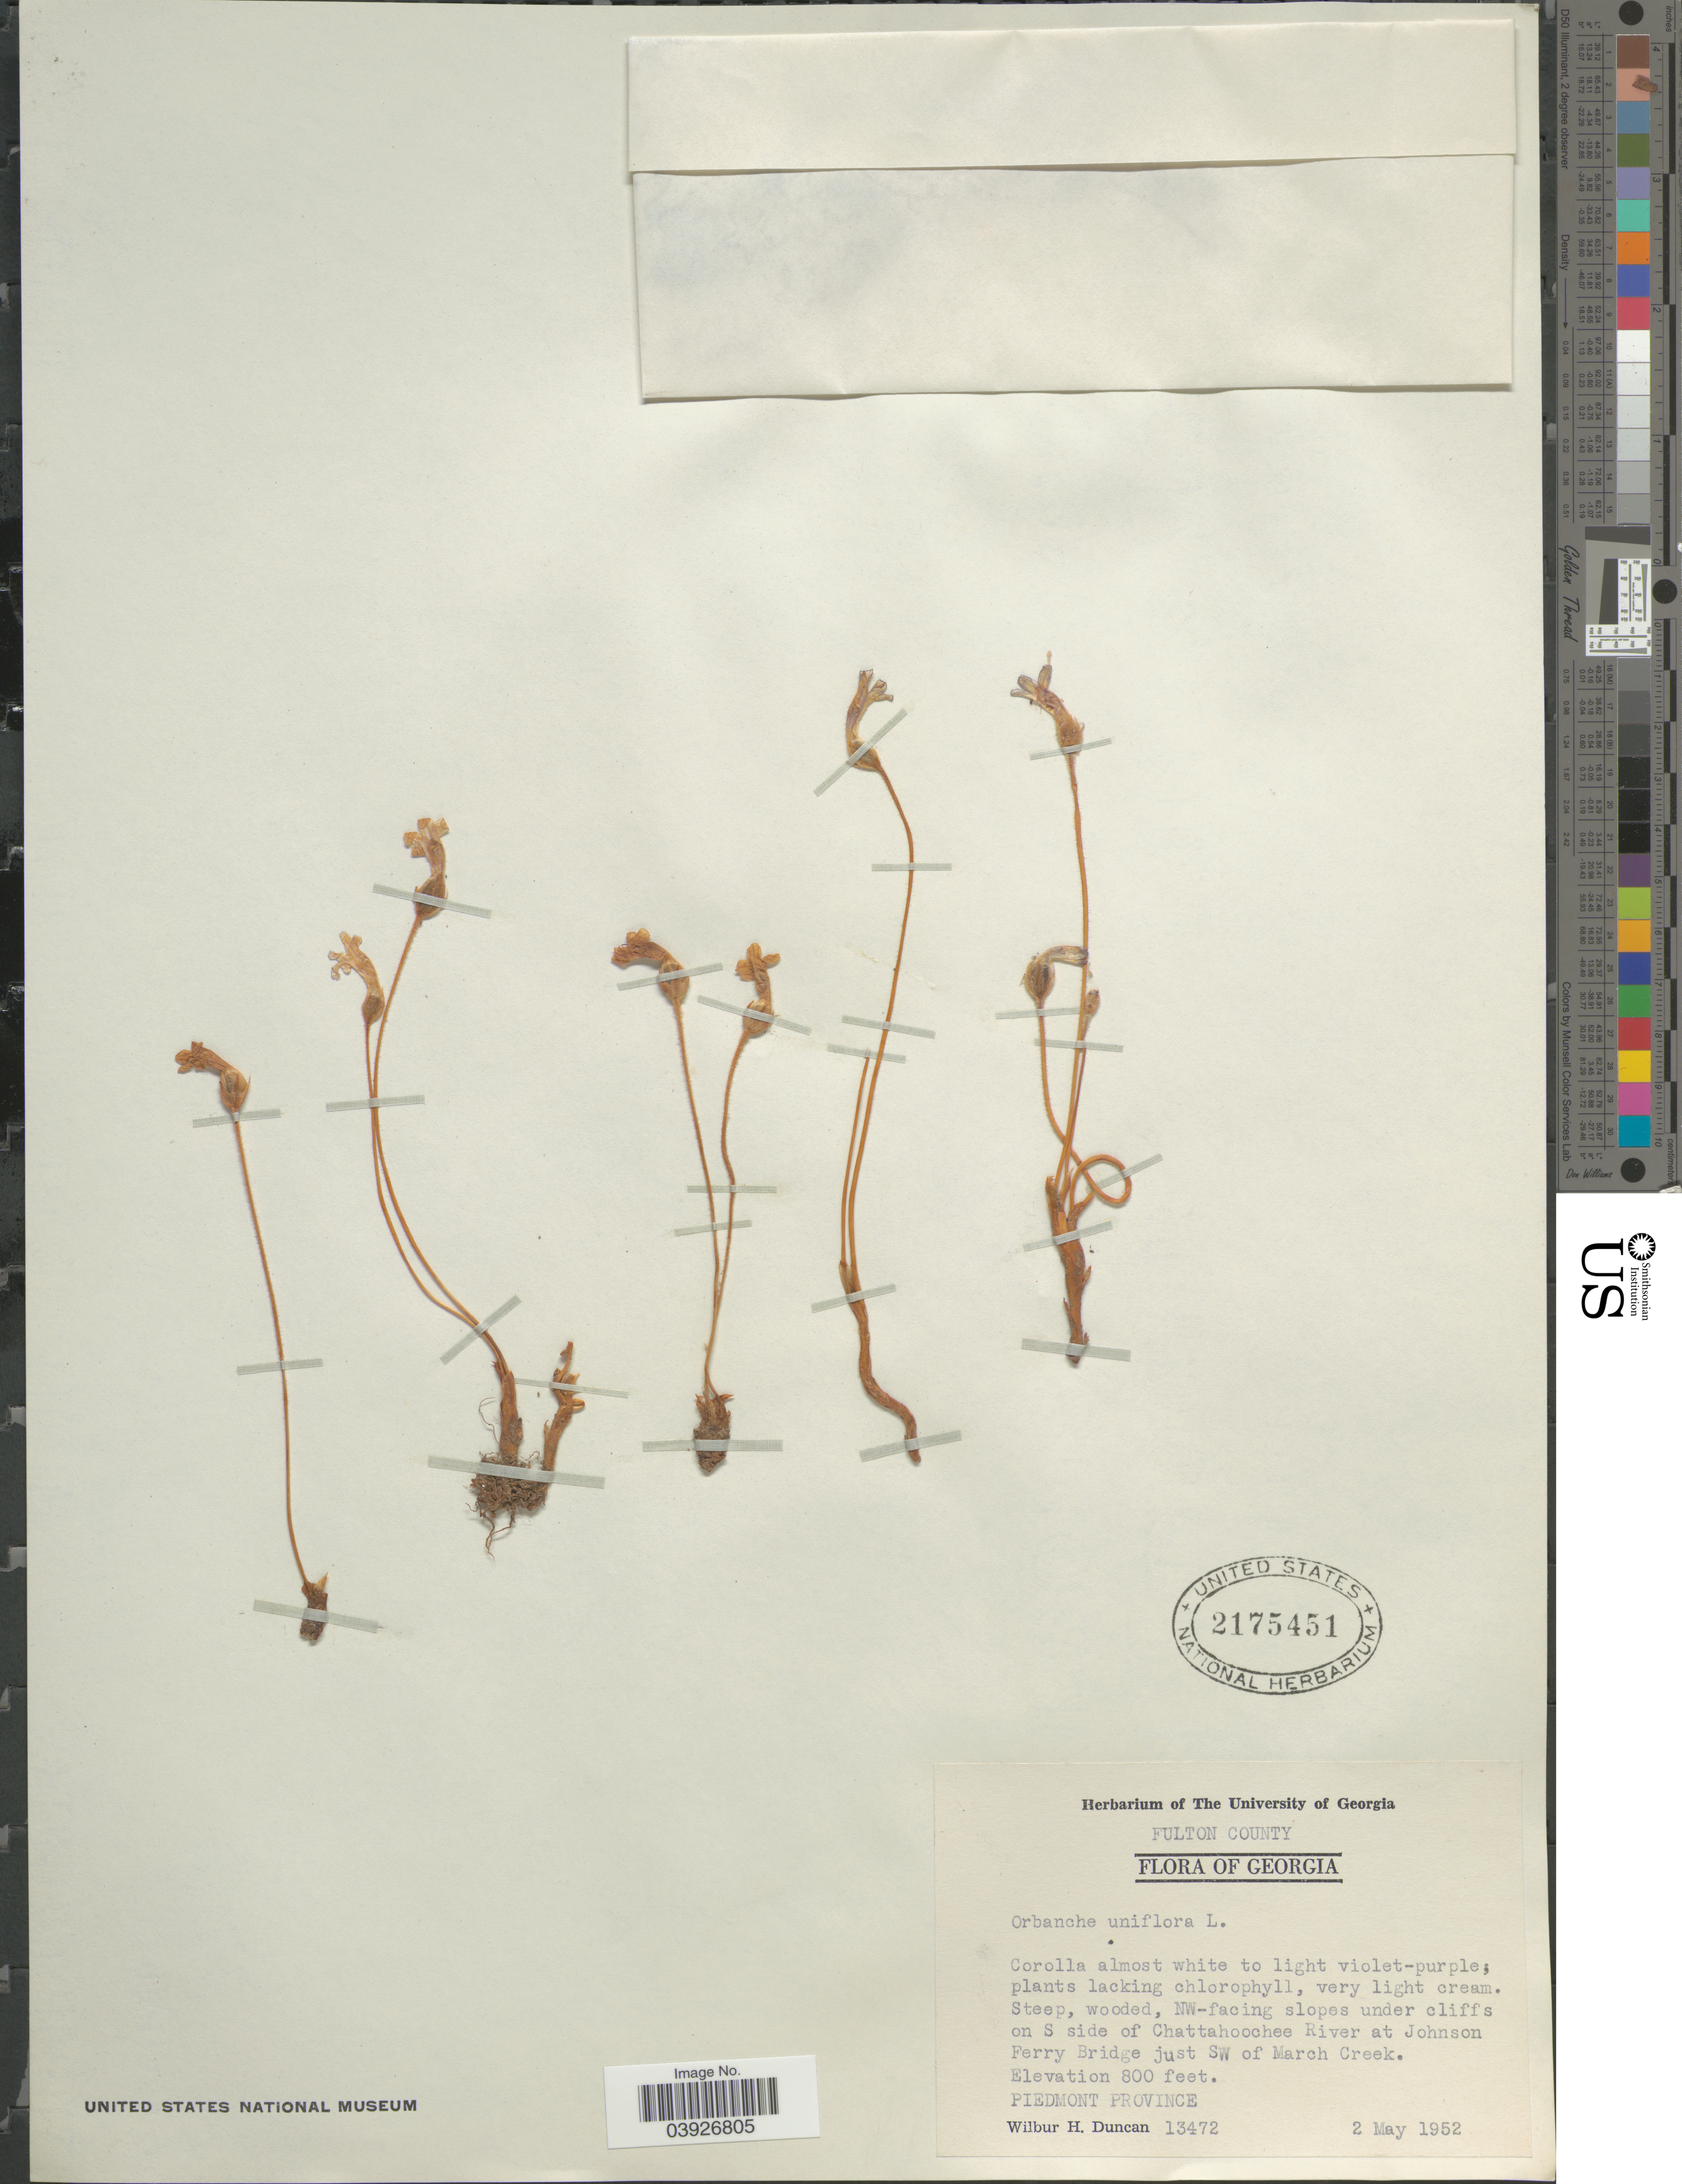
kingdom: Plantae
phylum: Tracheophyta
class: Magnoliopsida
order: Lamiales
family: Orobanchaceae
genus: Aphyllon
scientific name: Aphyllon uniflorum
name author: A. Gray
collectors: W. H. Duncan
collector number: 13472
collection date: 1952-05-02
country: United States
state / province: Georgia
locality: Fulton County. Steep, wooded, NW-facing slopes under cliffs on S side of Chattahoochee River at Johnson Ferry Bridge just SW of March Creek. Piedmont Province.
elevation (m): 244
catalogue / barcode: US 2175451